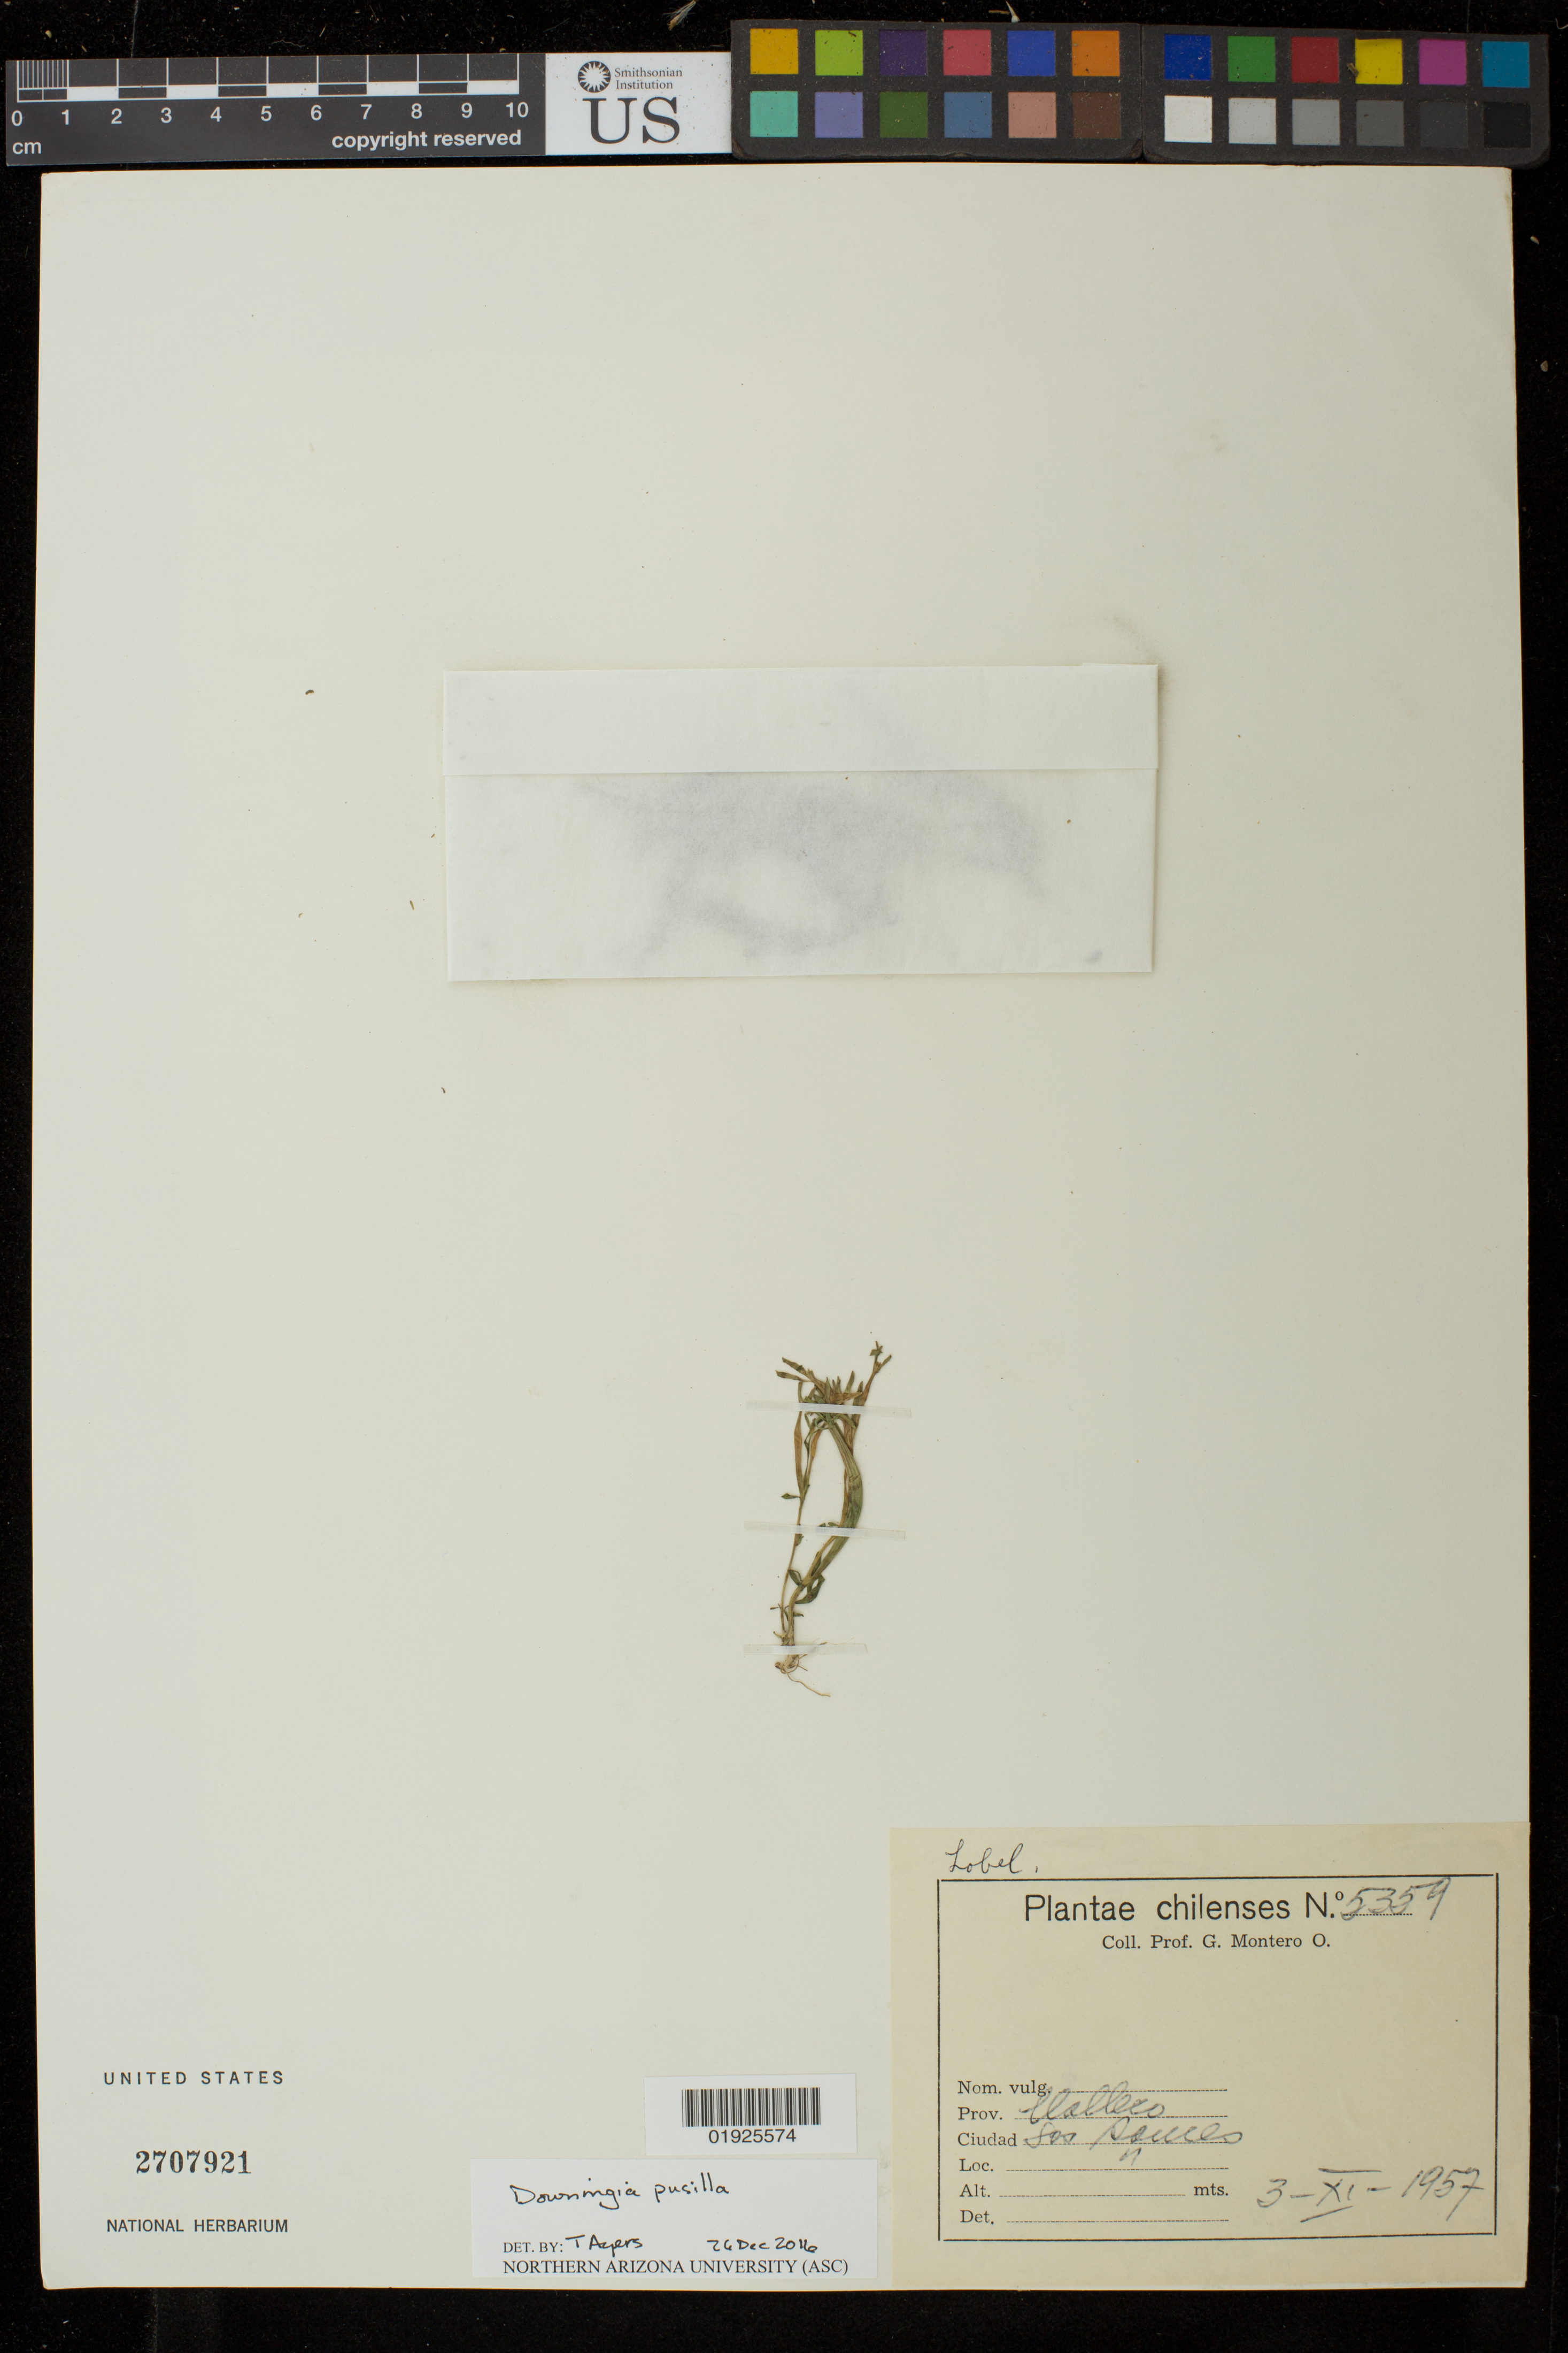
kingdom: Plantae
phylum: Tracheophyta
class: Magnoliopsida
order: Asterales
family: Campanulaceae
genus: Downingia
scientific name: Downingia pusilla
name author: (A. DC.) Torr.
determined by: Ayers, Tina J.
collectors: G. Montero O.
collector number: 5359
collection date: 1957-11-03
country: Chile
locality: Malleco. Los Sauces.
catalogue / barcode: US 2707921